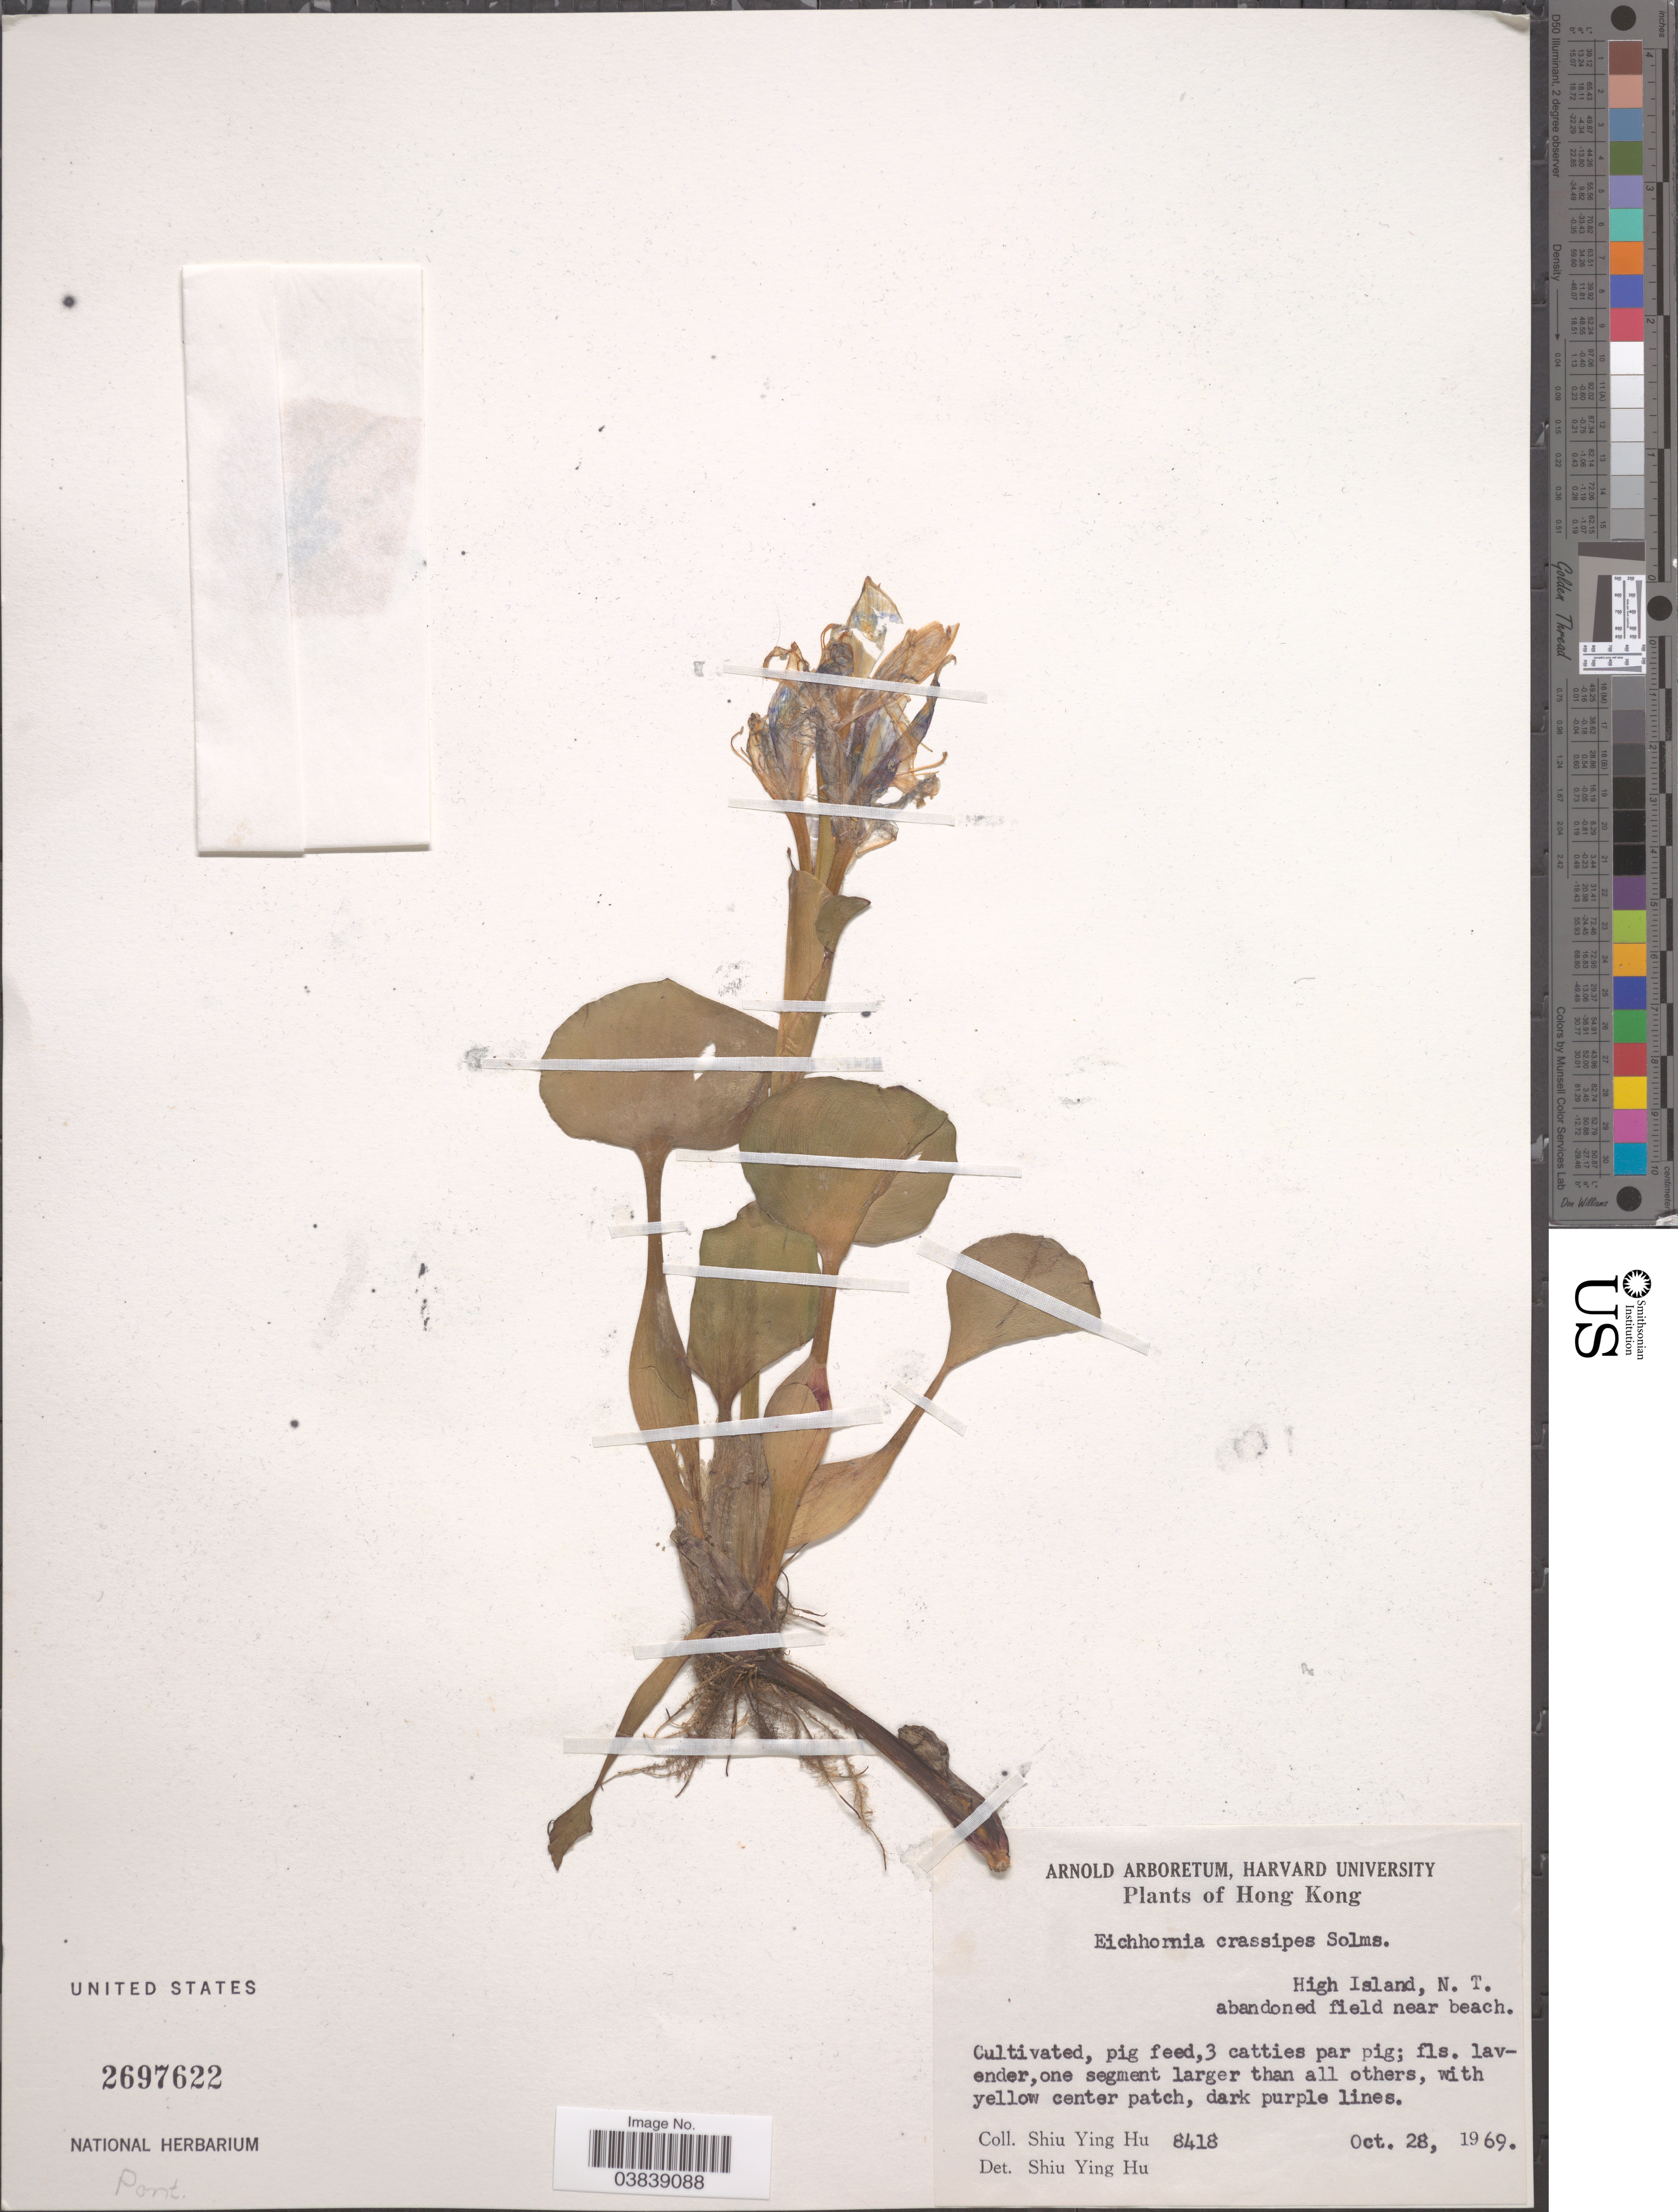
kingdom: Plantae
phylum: Tracheophyta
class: Liliopsida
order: Commelinales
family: Pontederiaceae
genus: Eichhornia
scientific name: Eichhornia crassipes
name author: (Mart.) Solms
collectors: S. Y. Hu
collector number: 8418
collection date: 1969-10-28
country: China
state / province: Hong Kong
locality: High Island, N.T.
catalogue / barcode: US 2697622